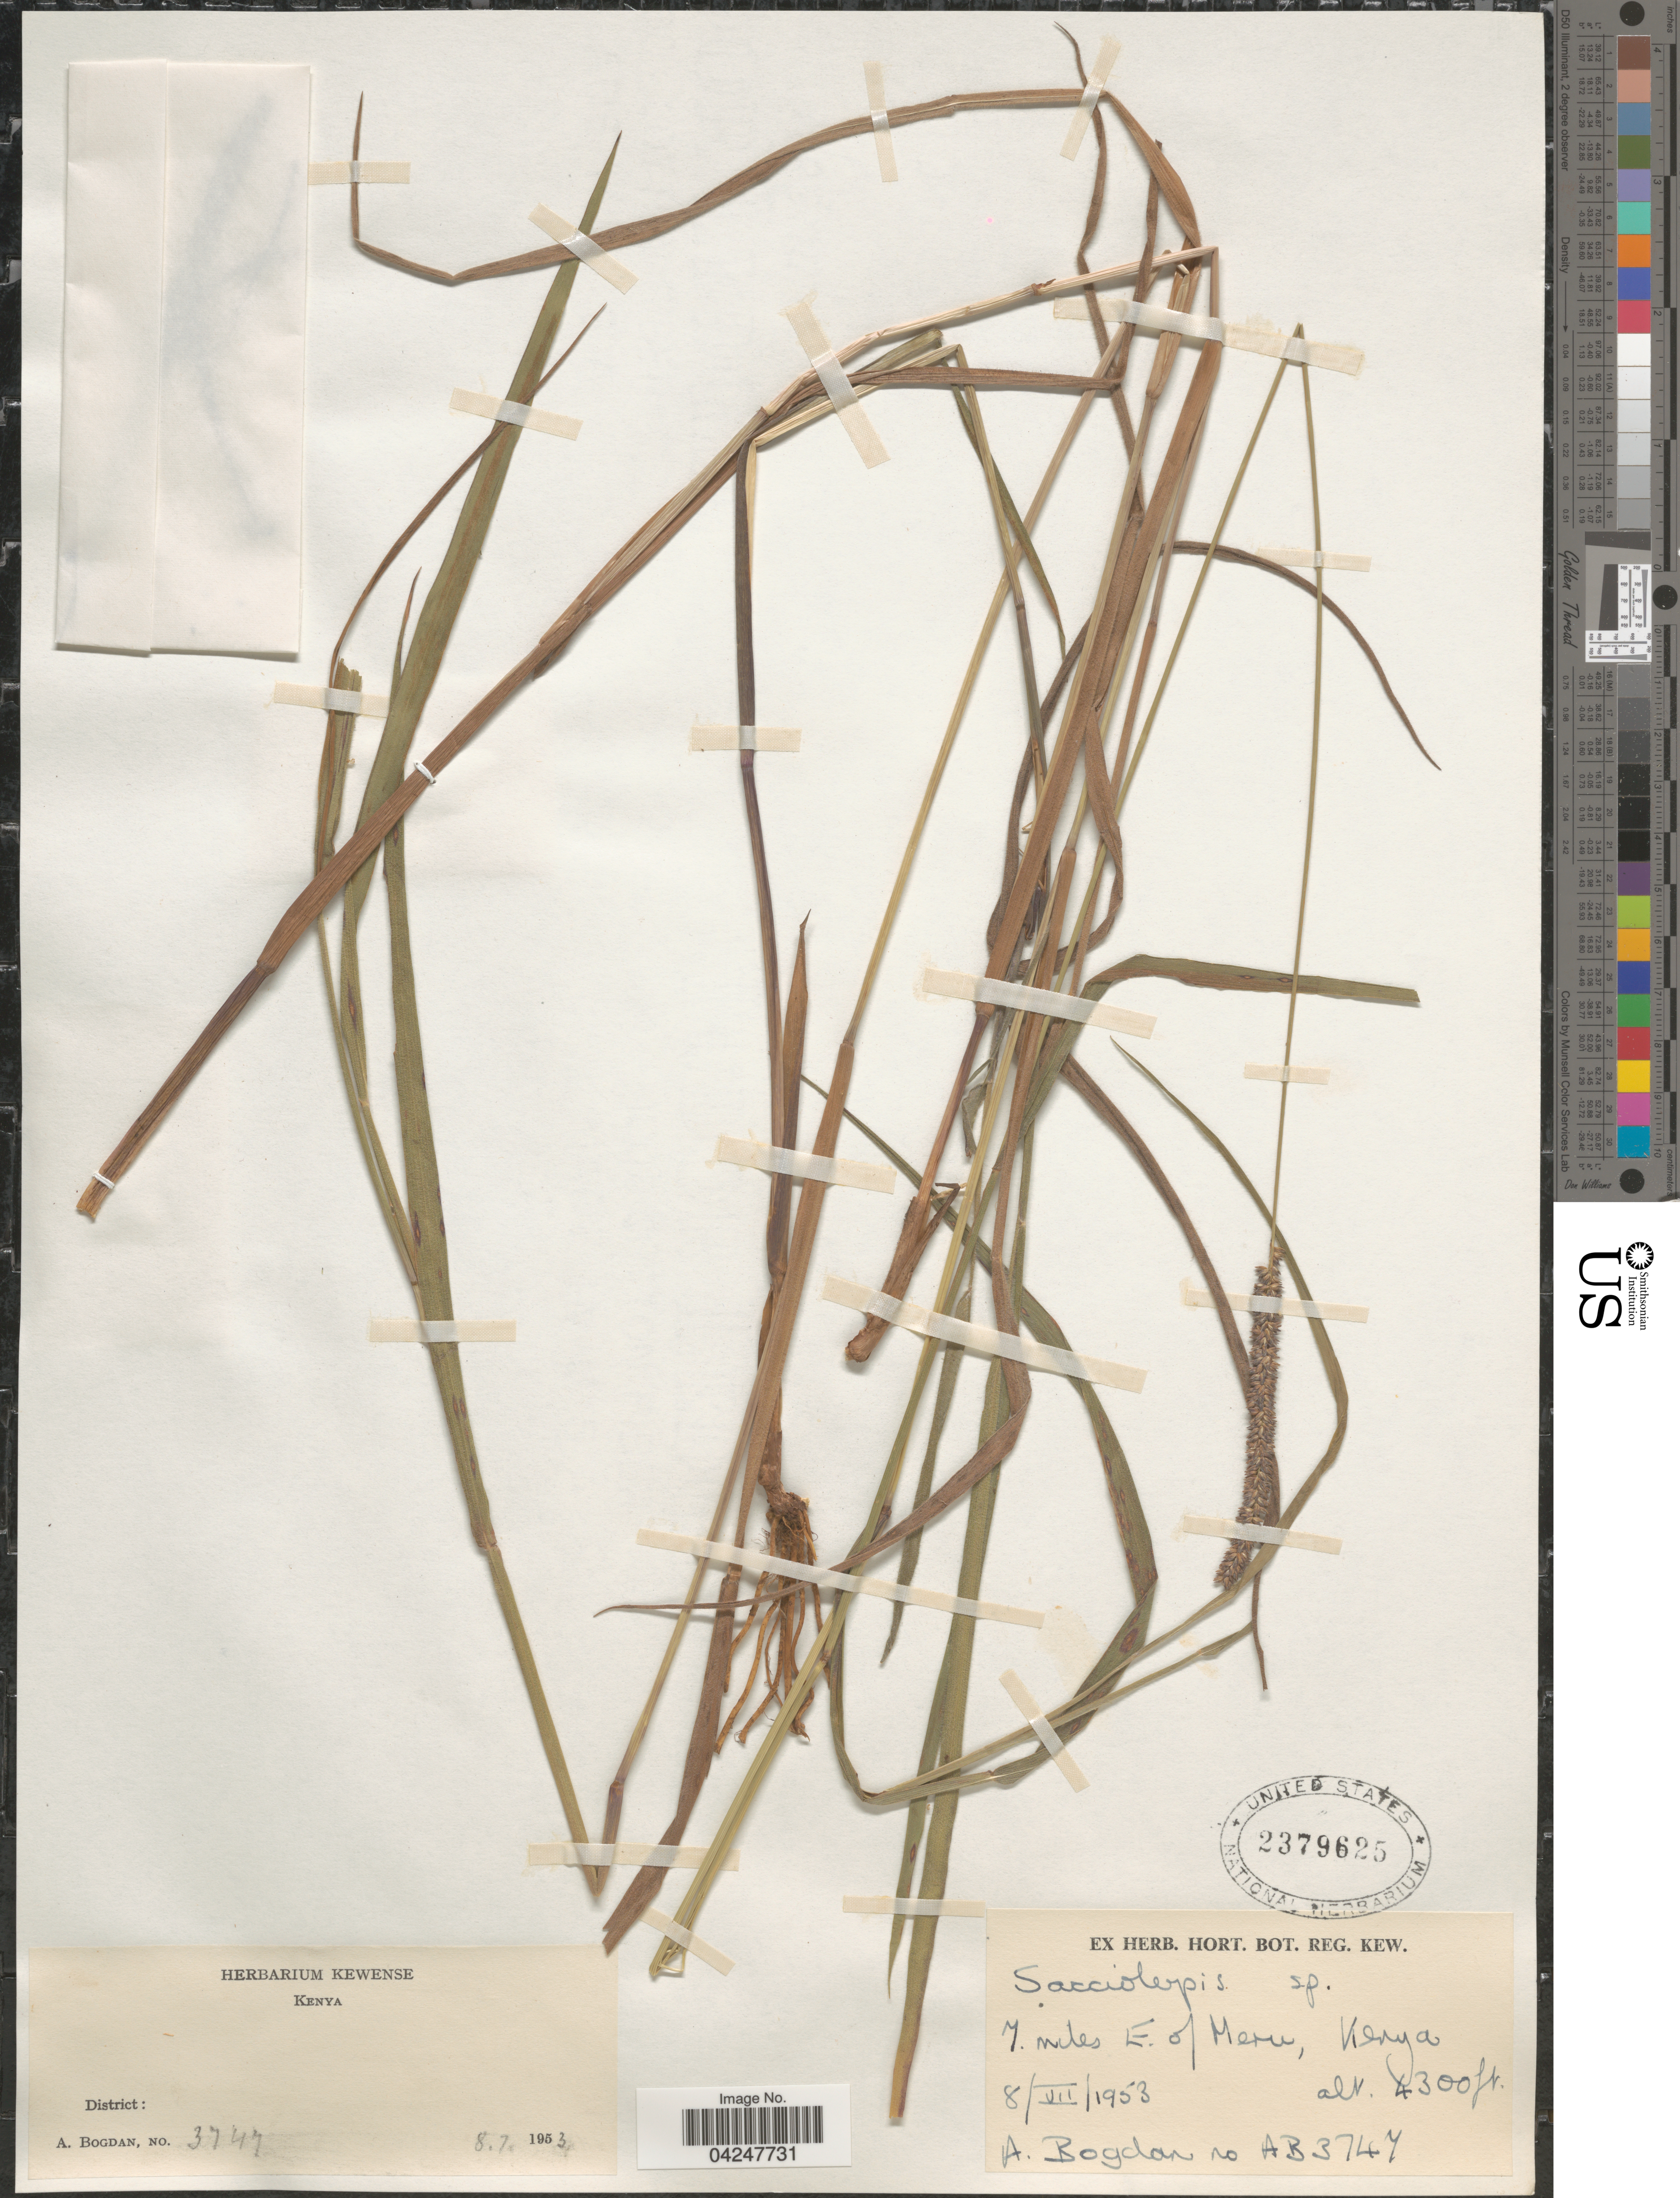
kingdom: Plantae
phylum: Tracheophyta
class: Liliopsida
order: Poales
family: Poaceae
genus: Sacciolepis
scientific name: Sacciolepis sp.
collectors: A. Bogdan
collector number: AB3747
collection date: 1953-07-08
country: Kenya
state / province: Meru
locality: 7 miles E. of Meru.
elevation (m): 1311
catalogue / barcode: US 2379625